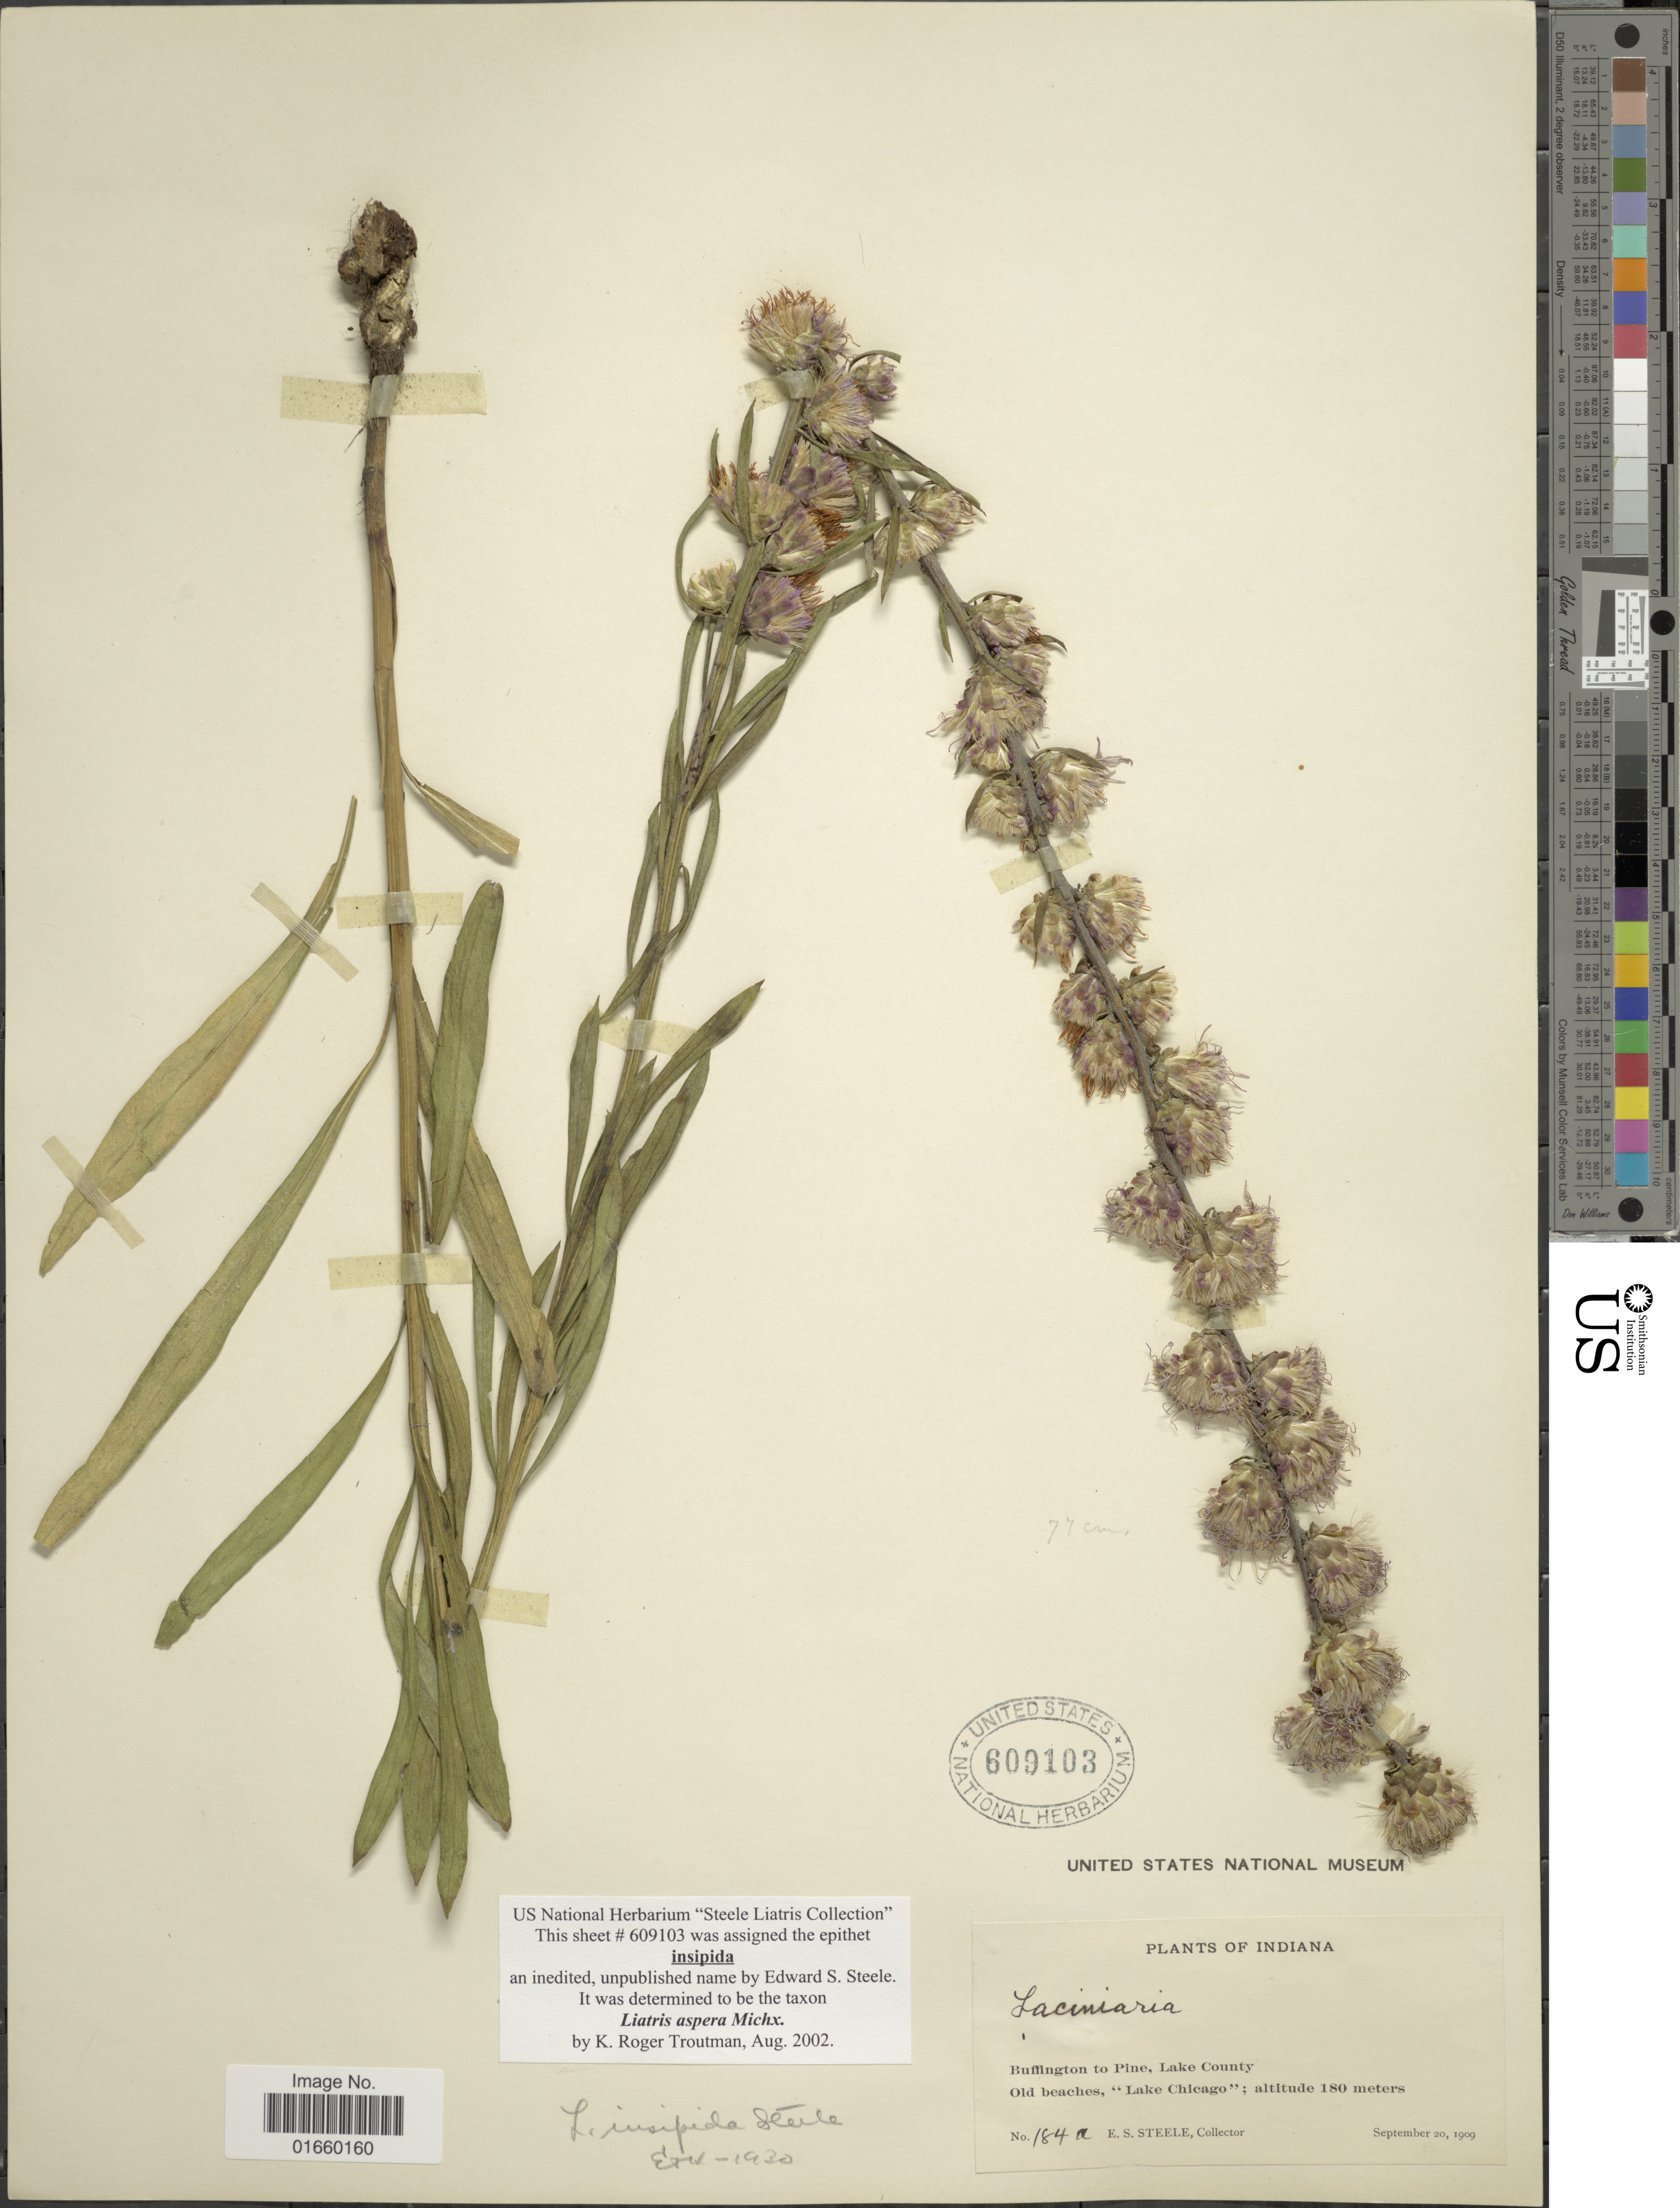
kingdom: Plantae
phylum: Tracheophyta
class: Magnoliopsida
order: Asterales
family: Asteraceae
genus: Liatris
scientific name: Liatris aspera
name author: Michx.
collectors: E. Steele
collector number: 184a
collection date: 1909-09-20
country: United States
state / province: Indiana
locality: Buffington to Pine, Lake County, Old beaches, "Lake Chicago"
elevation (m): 180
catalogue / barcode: US 609103